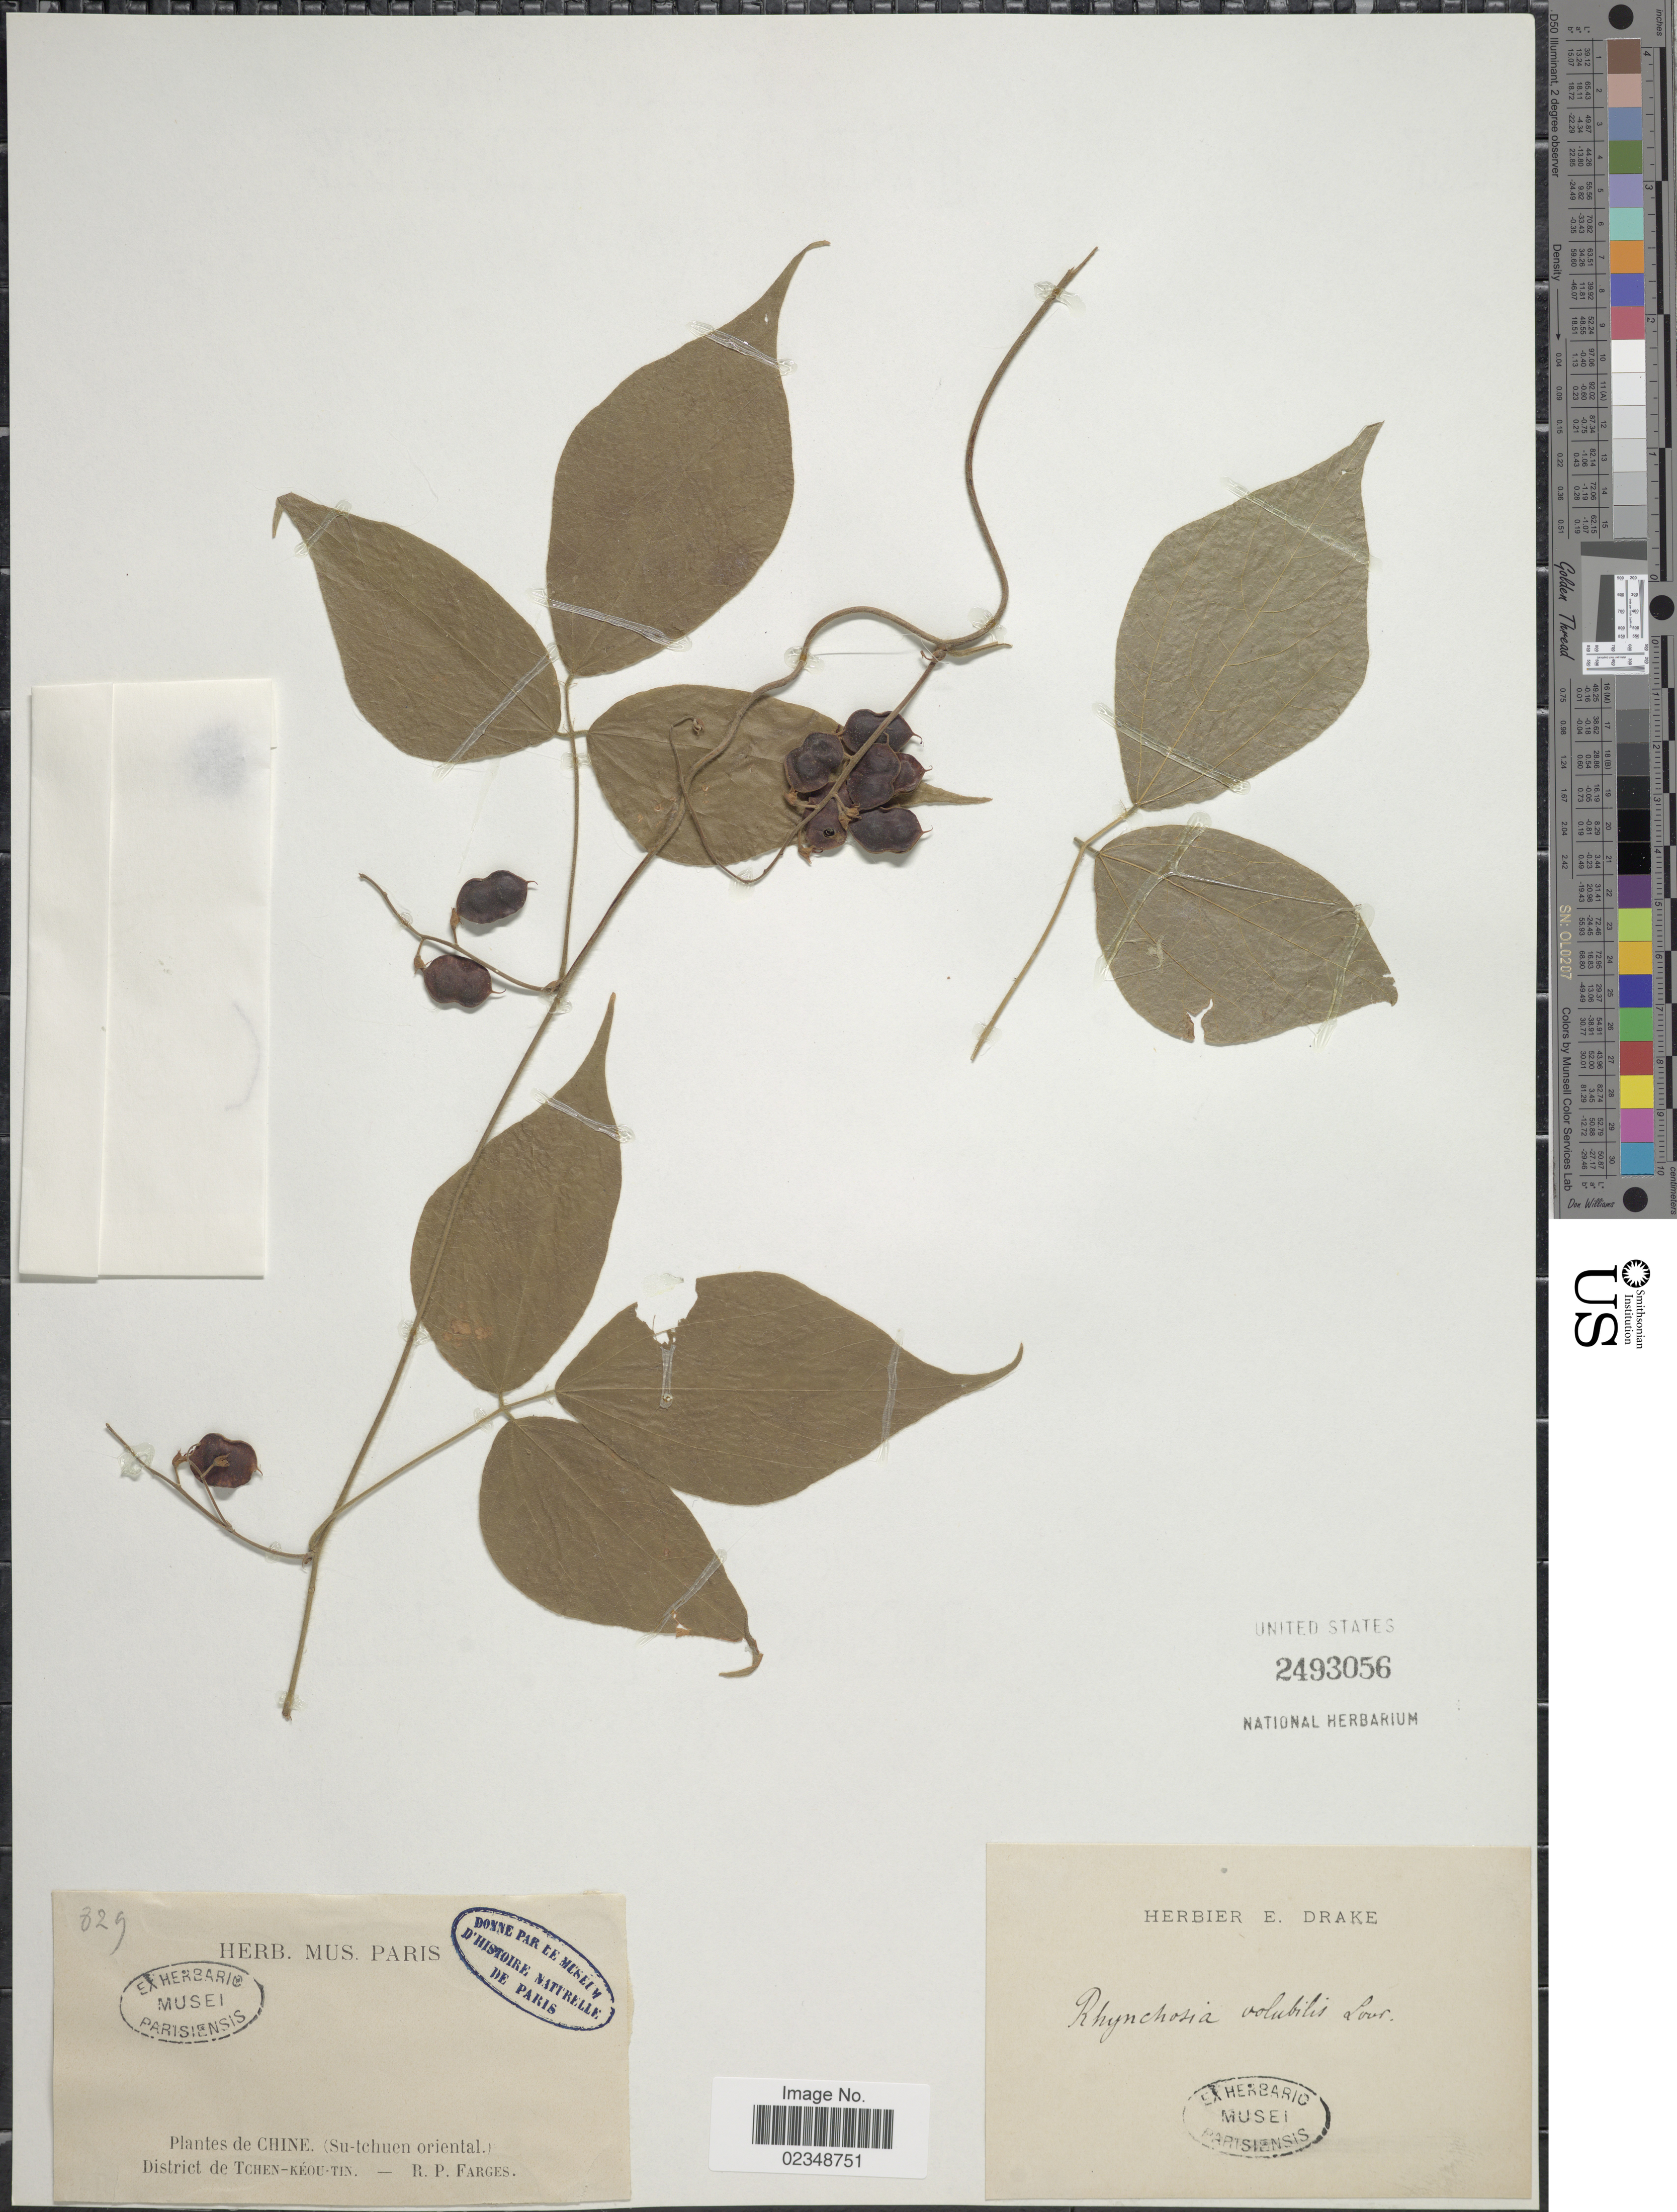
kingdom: Plantae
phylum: Tracheophyta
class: Magnoliopsida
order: Fabales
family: Fabaceae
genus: Rhynchosia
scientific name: Rhynchosia volubilis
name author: (Michx.) Wood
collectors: R. Farges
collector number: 829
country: China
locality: Chine (Su-tchuen oriental) District de Tchen-Keou-Tin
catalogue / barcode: US 2493056